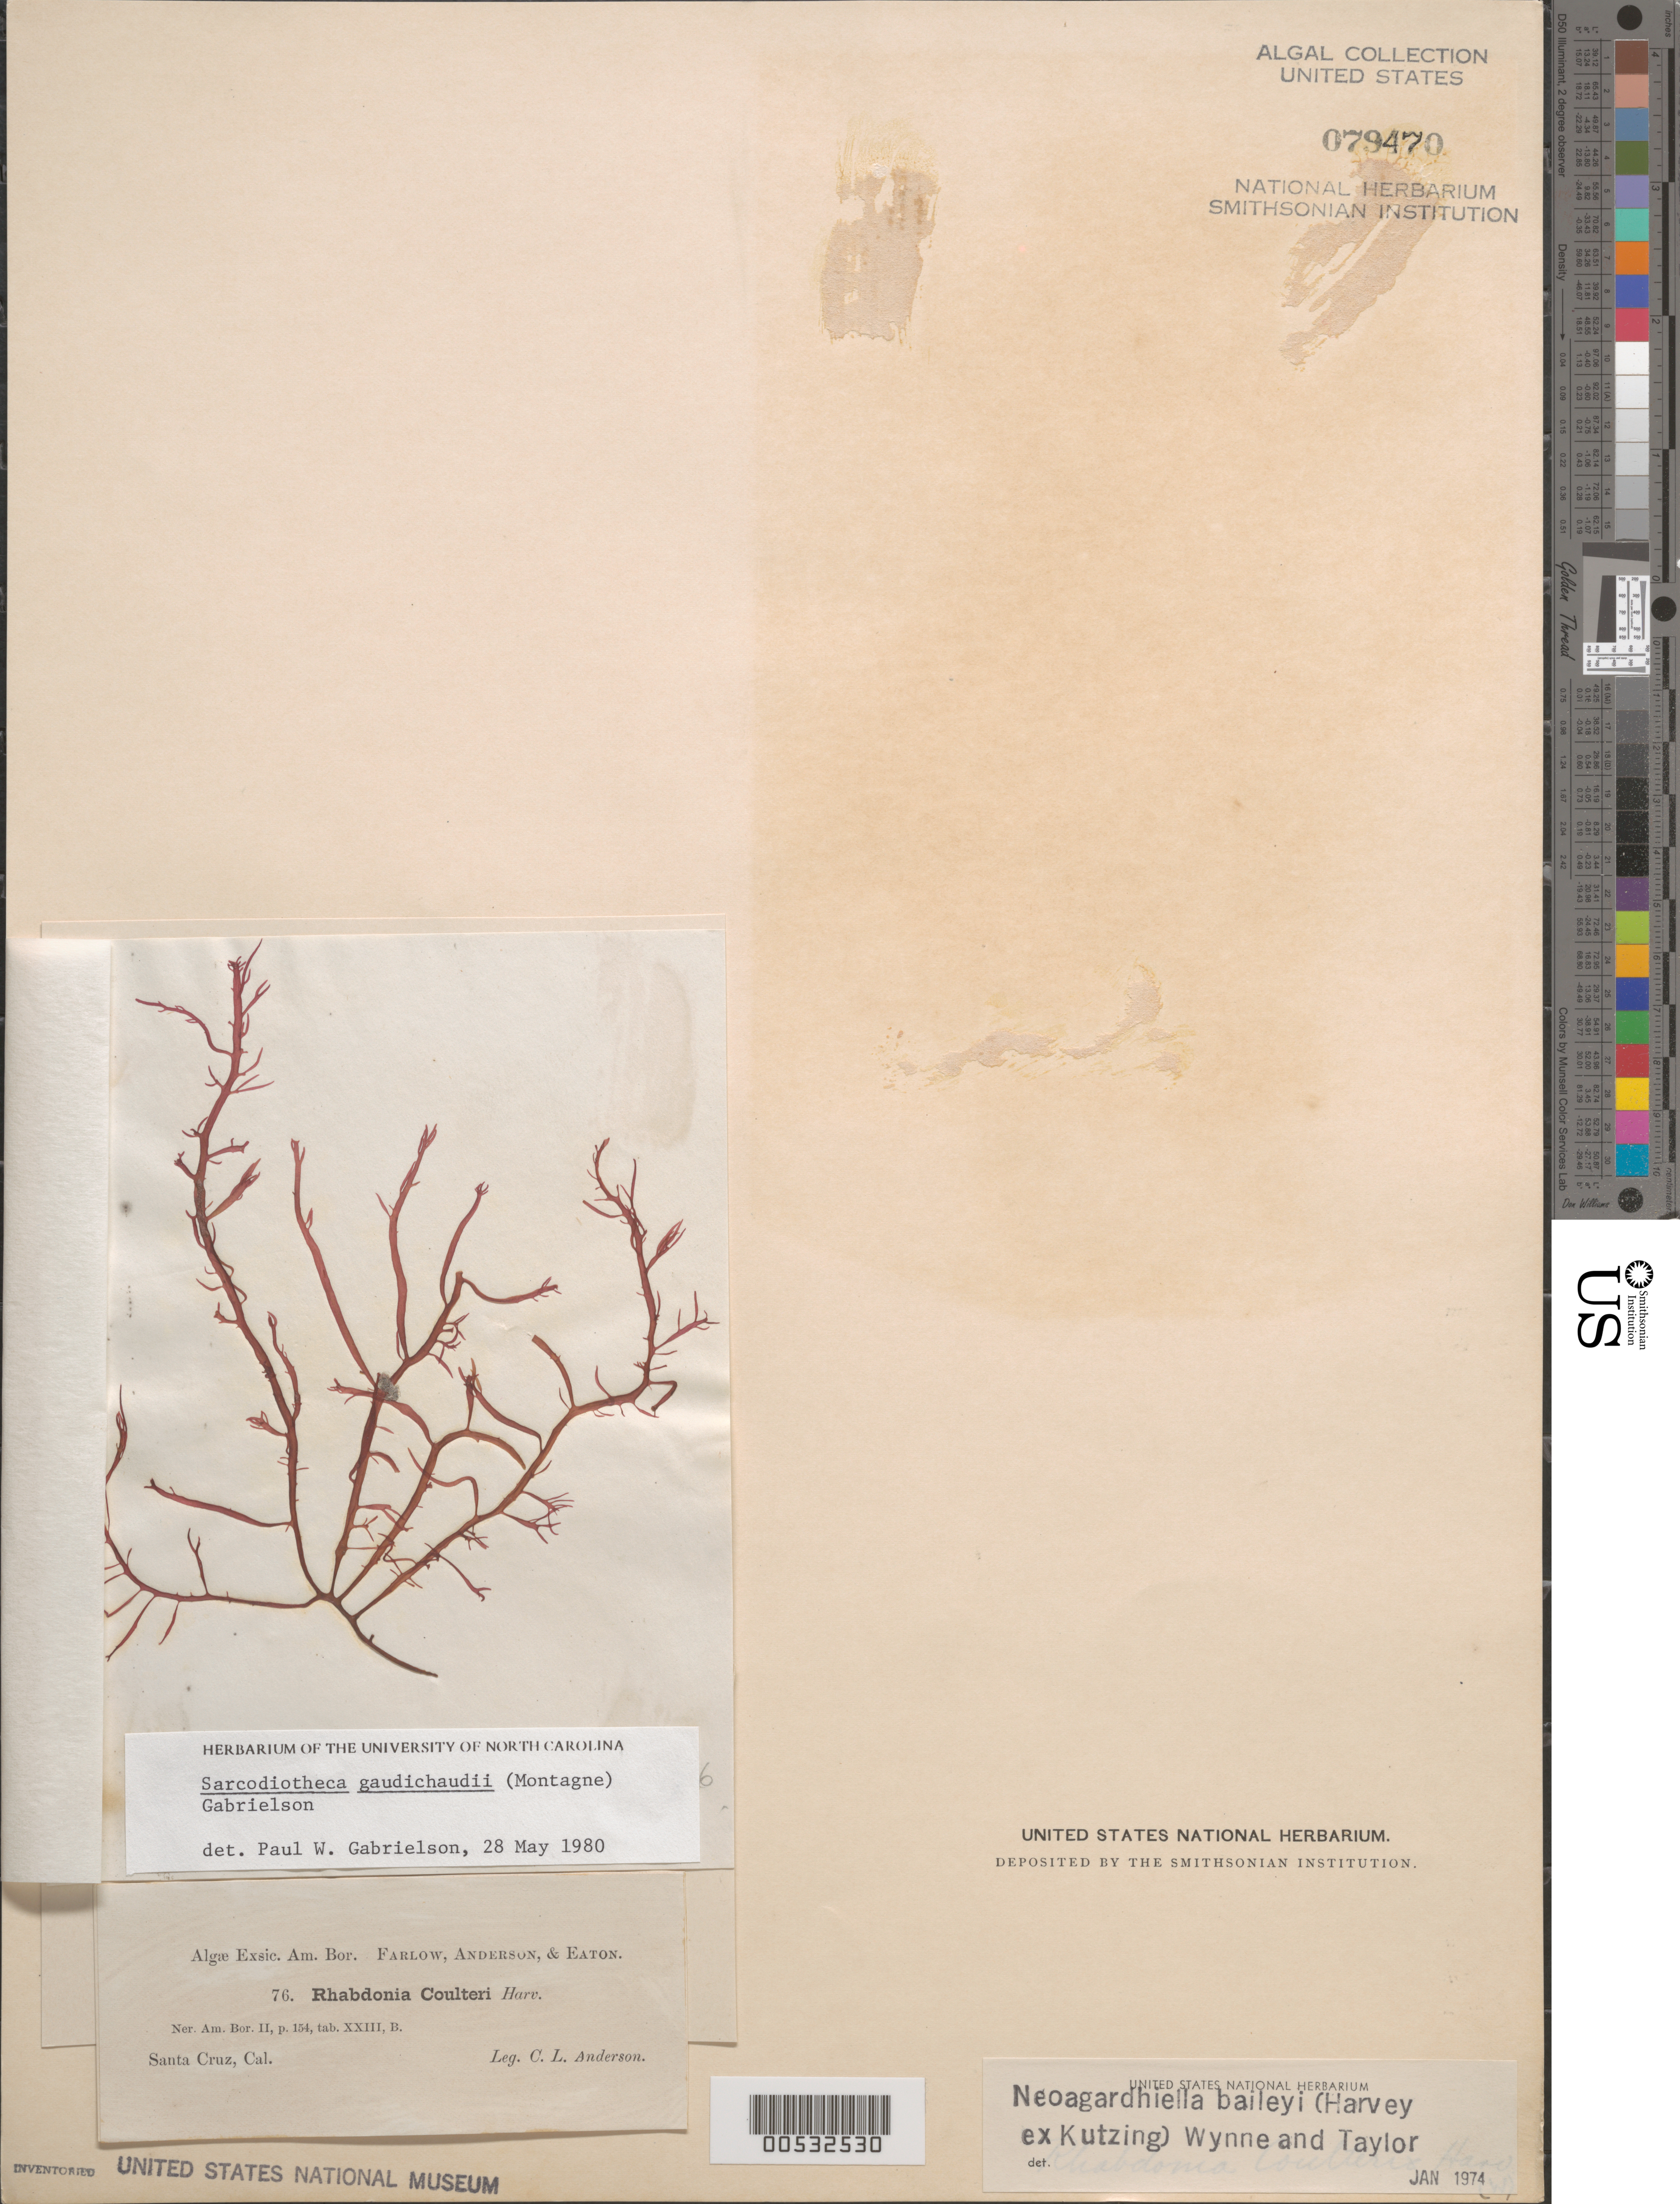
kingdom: Plantae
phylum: Rhodophyta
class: Florideophyceae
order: Gigartinales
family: Solieriaceae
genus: Sarcodiotheca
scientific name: Sarcodiotheca gaudichaudii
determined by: Gabrielson, P. W.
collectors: C. L. Anderson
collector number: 76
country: United States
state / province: California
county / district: Santa Cruz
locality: Santa Cruz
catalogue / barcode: US 79470